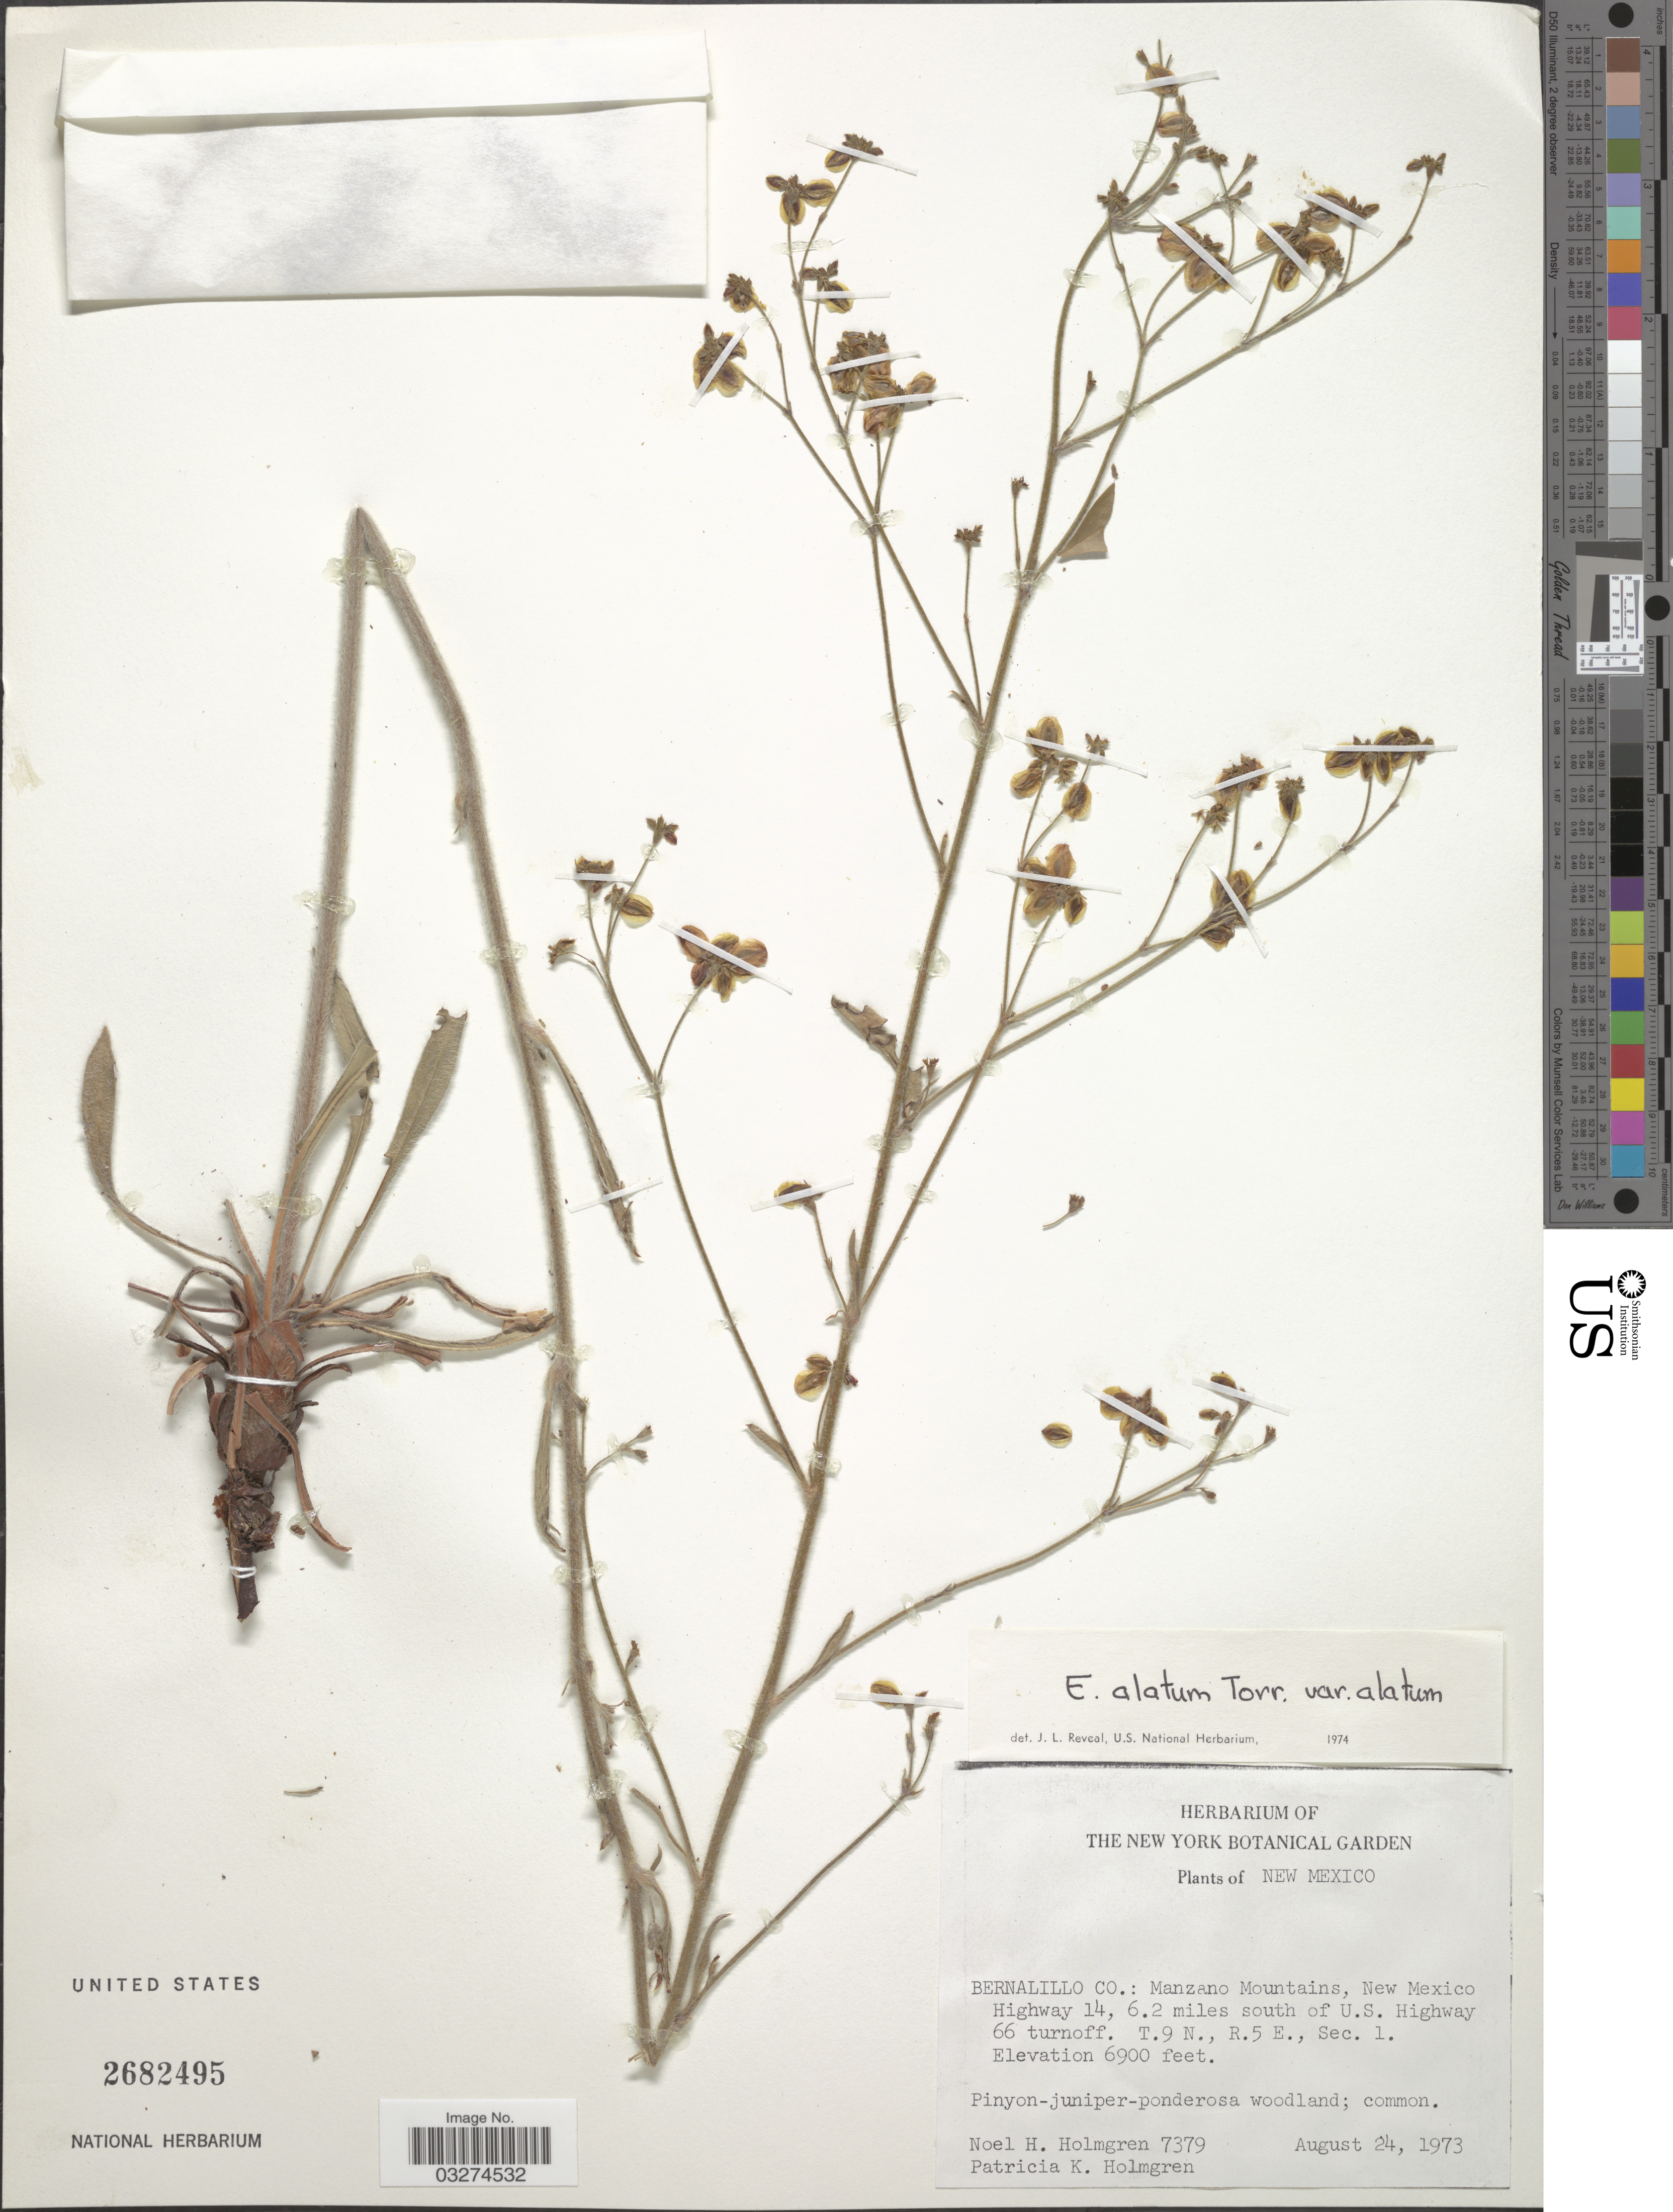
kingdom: Plantae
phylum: Tracheophyta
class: Magnoliopsida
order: Caryophyllales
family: Polygonaceae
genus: Eriogonum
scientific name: Eriogonum alatum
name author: Torr.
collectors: N. H. Holmgren & P. K. Holmgren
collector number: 7379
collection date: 1973-08-24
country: United States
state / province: New Mexico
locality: Bernalillo Co.: Manzano Mountains, New Mexico Highway 14, 6.2 miles south of U.S. Highway 66 turnoff. T. 9 N., R. 5 E., Sec. 1.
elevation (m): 2103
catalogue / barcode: US 2682495